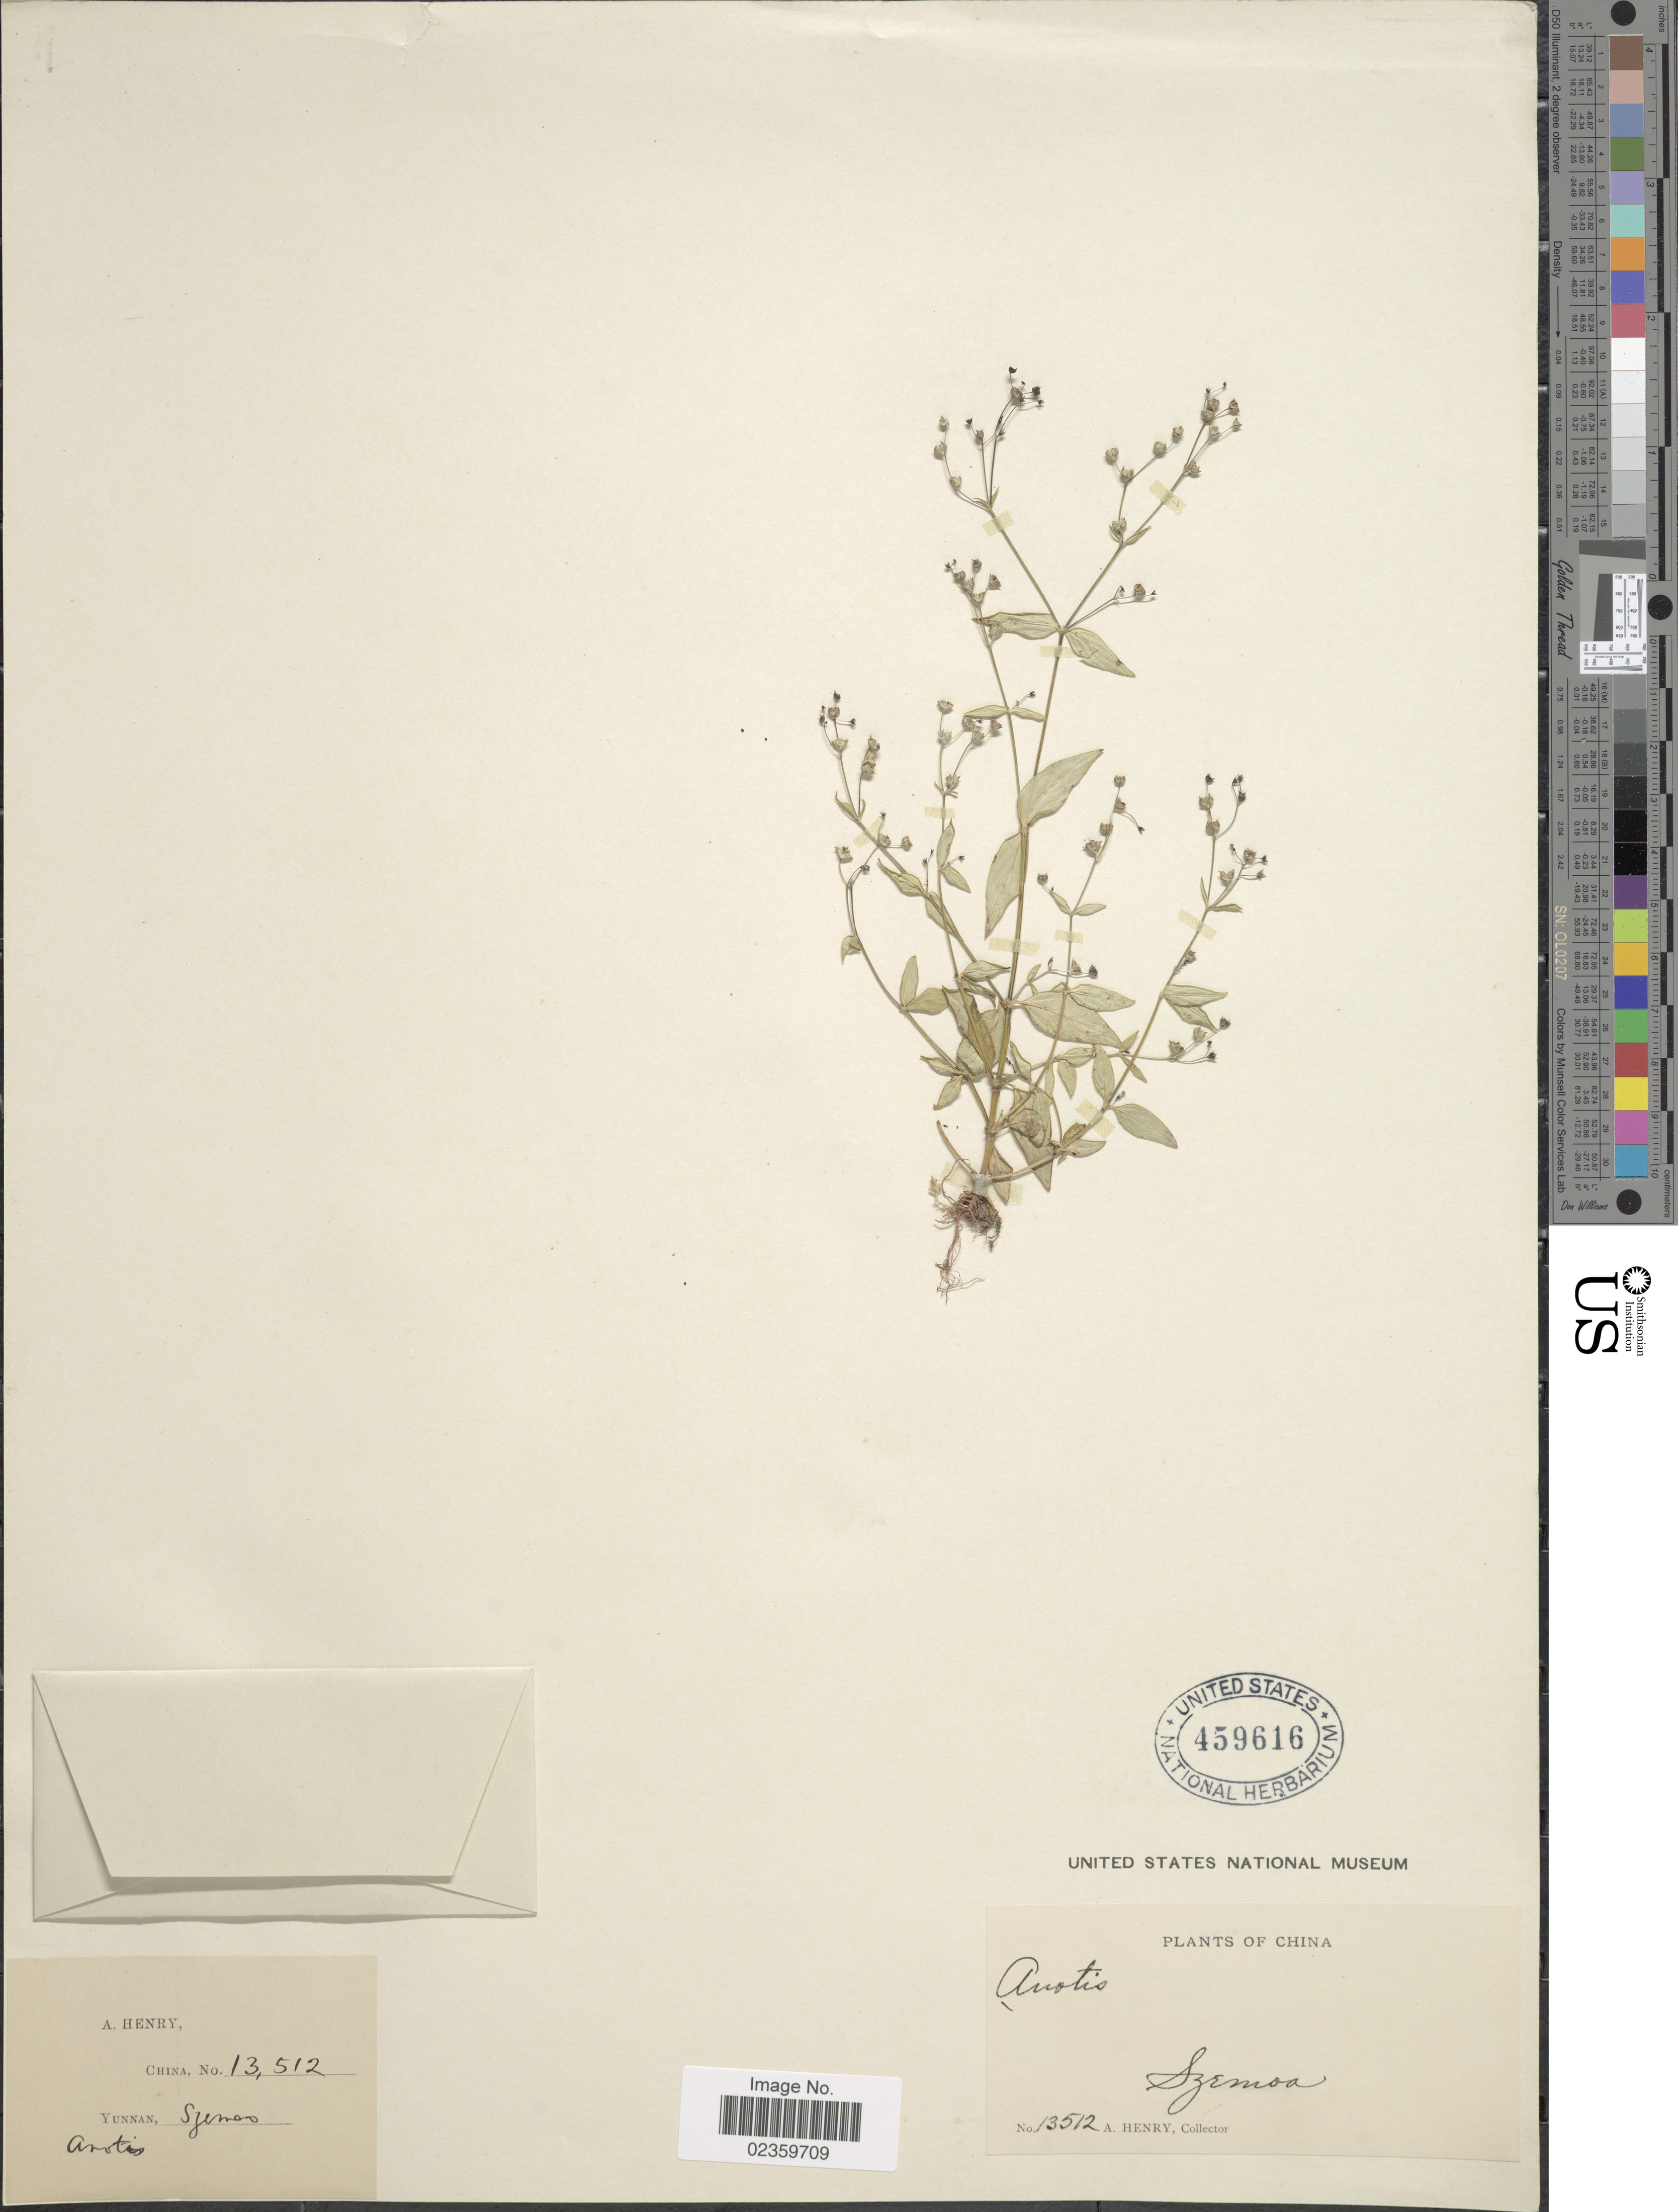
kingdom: Plantae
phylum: Tracheophyta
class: Magnoliopsida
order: Gentianales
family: Rubiaceae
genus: Neanotis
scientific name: Neanotis sp.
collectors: A. Henry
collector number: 13512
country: China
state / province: Yunnan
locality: Szemoa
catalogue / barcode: US 459616